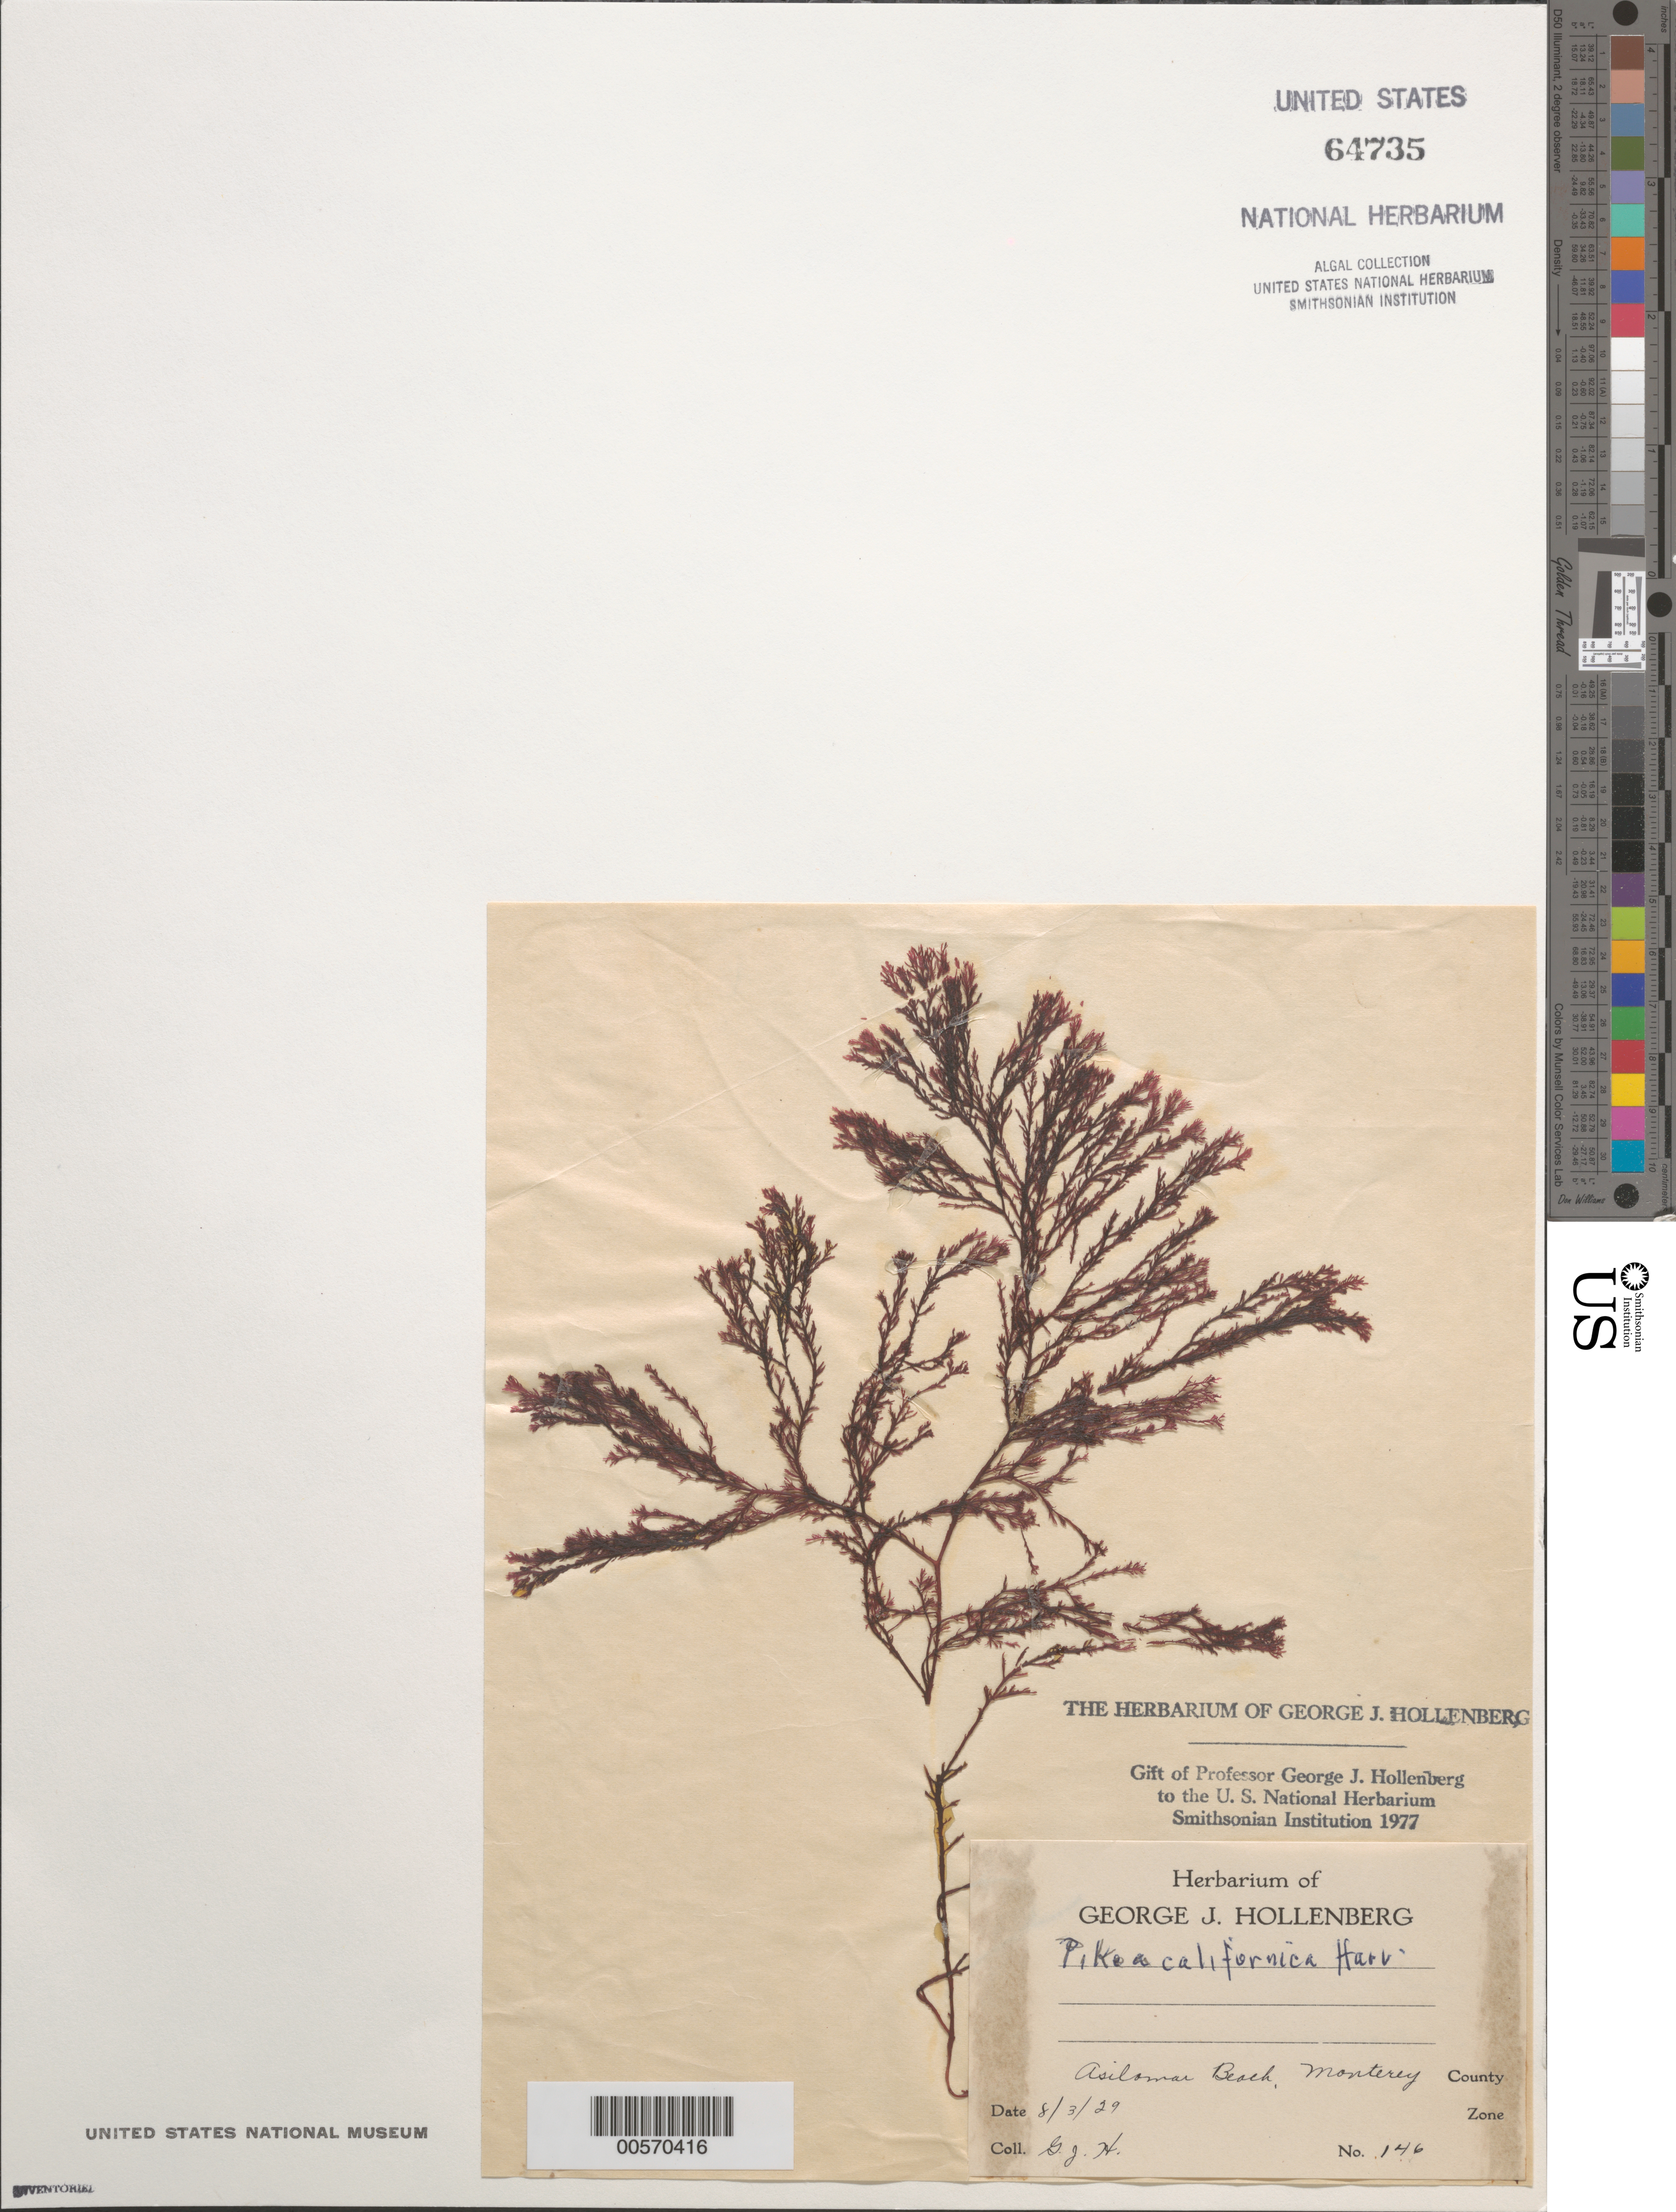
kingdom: Plantae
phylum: Rhodophyta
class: Florideophyceae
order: Gigartinales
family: Dumontiaceae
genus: Pikea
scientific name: Pikea californica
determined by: Hollenberg, George J.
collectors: G. Hollenberg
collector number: GJH 146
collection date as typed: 03 Aug 1929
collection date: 1929-08-03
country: United States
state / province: California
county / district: Monterey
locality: Asilomar Beach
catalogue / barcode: US 64735